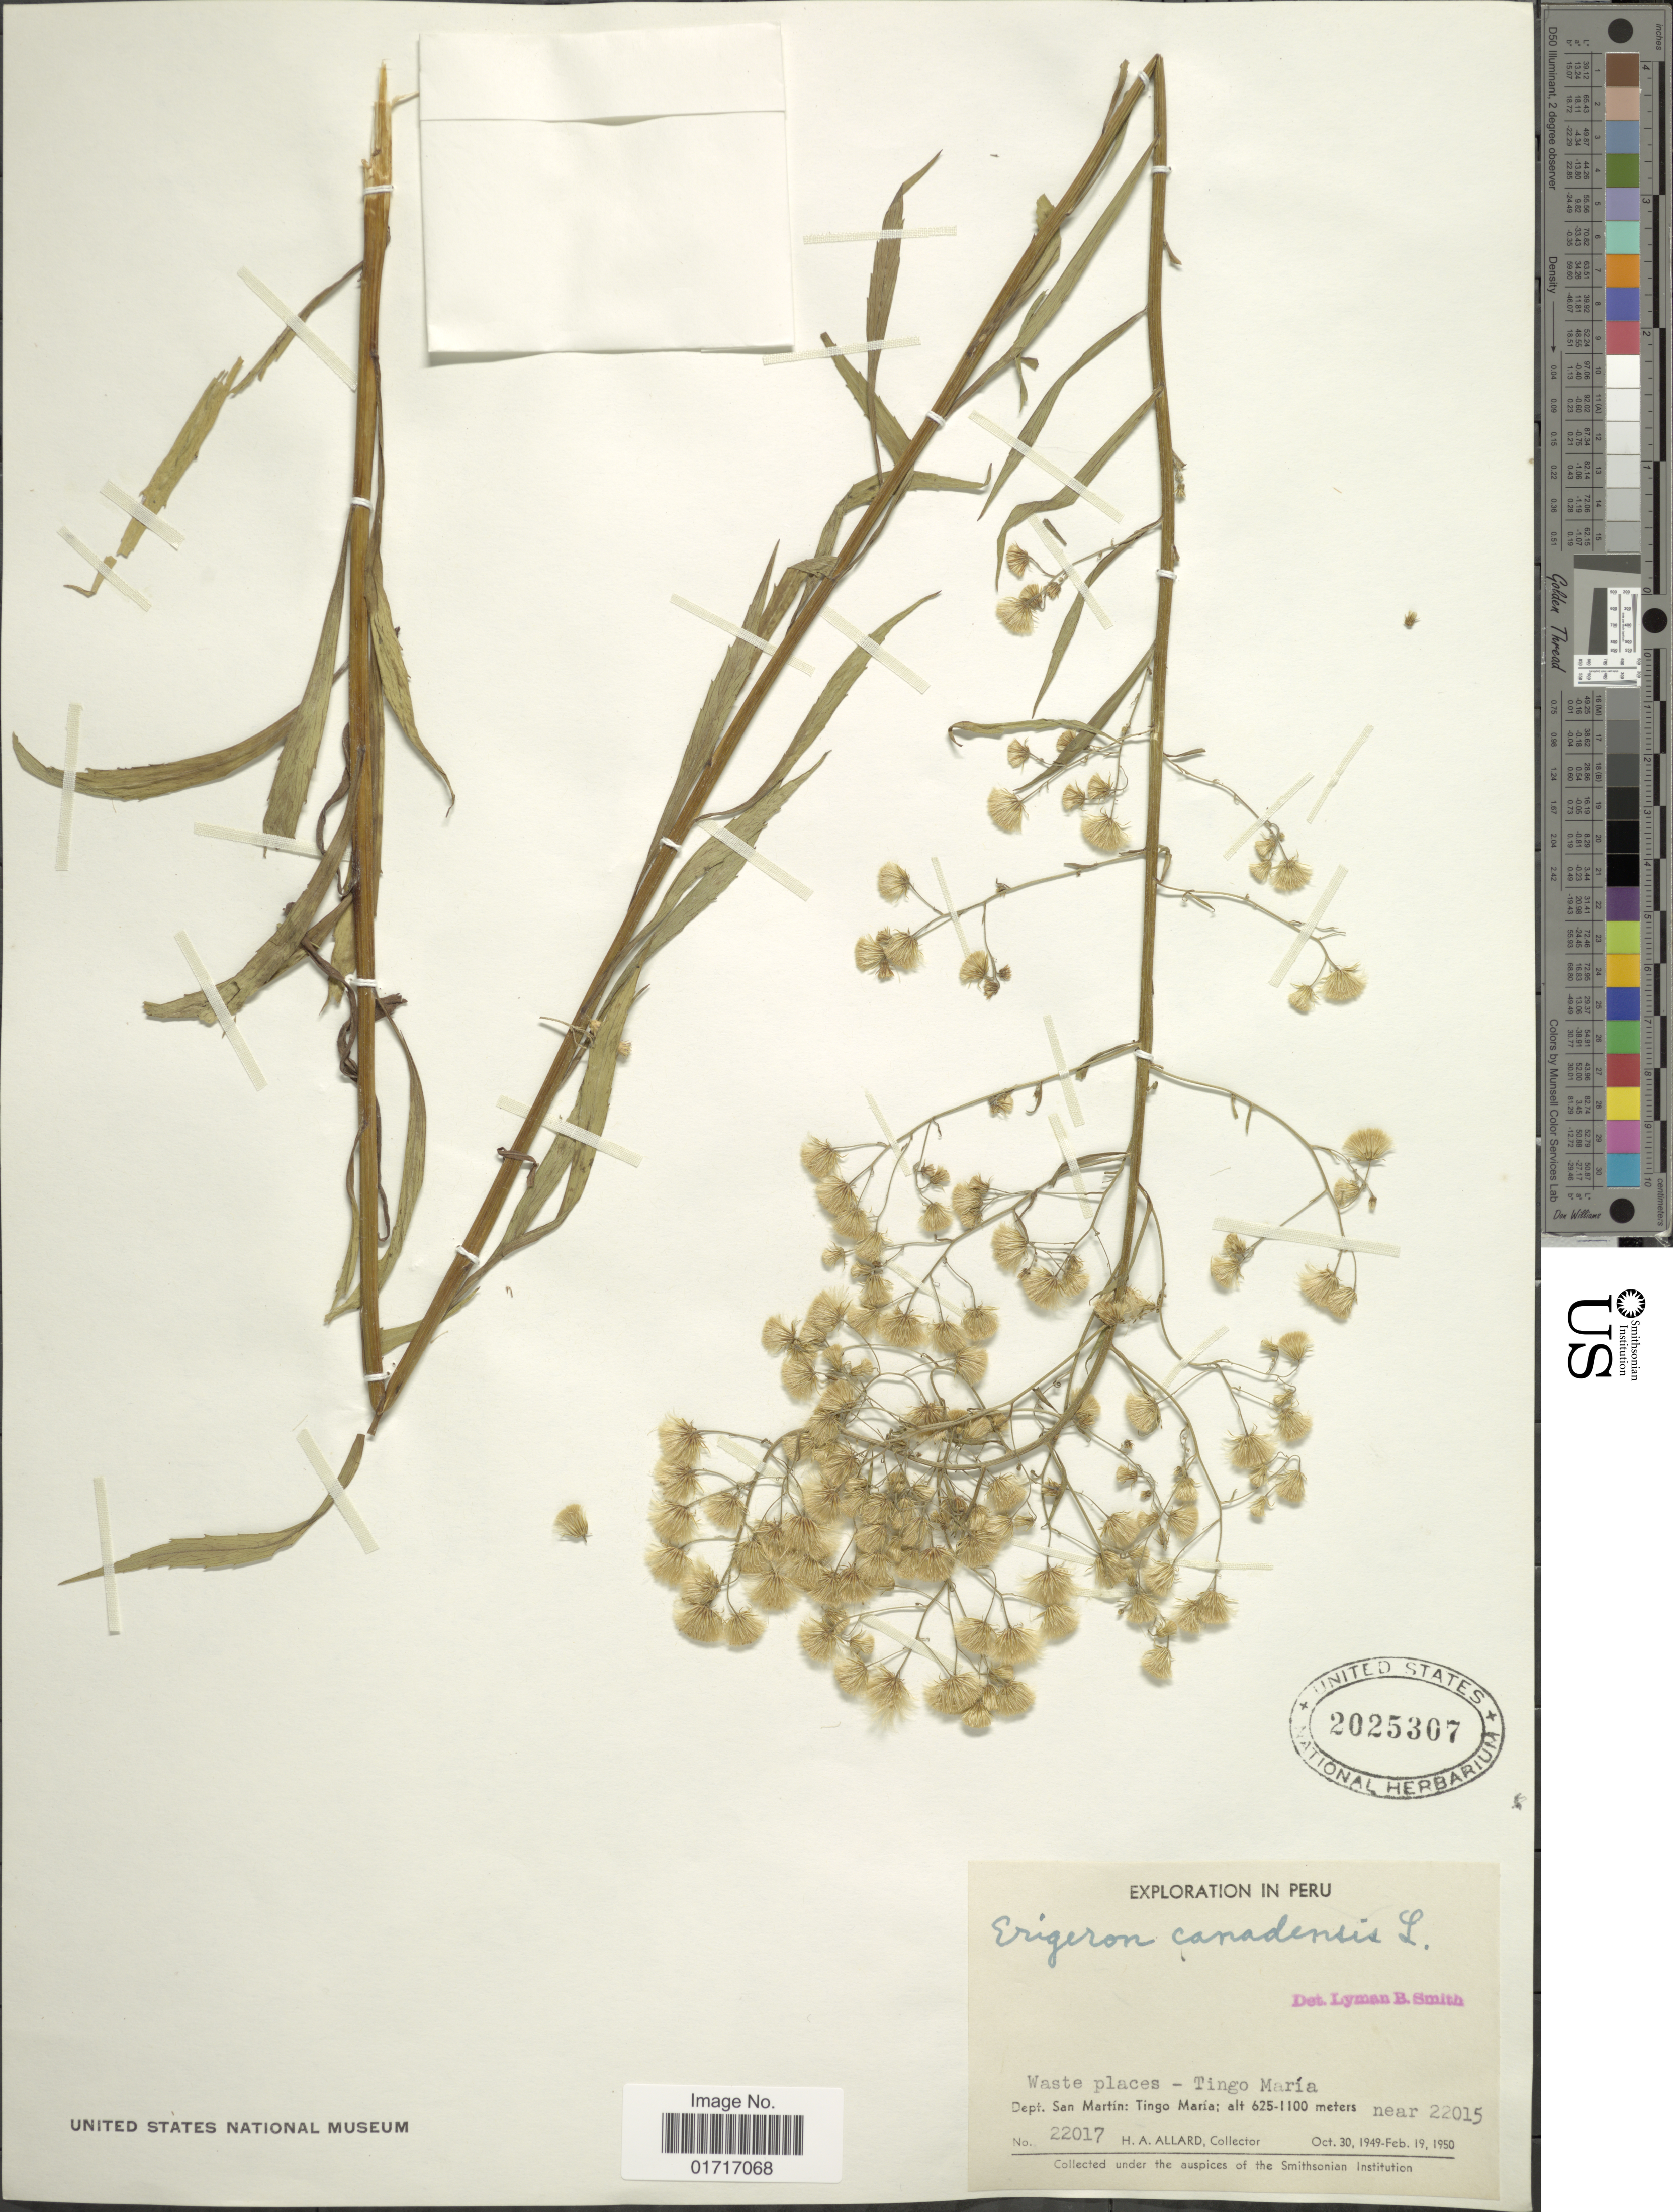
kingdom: Plantae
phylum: Tracheophyta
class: Magnoliopsida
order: Asterales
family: Asteraceae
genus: Conyza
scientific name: Conyza canadensis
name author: (L.) Cronq.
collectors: H. A. Allard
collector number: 22017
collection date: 1949-10-30/1950-02-19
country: Peru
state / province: San Martín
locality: Waste places -Tingo Maria. Dept. San Martin: Tingo Maria near 22015.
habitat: waste places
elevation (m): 625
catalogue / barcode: US 2025307